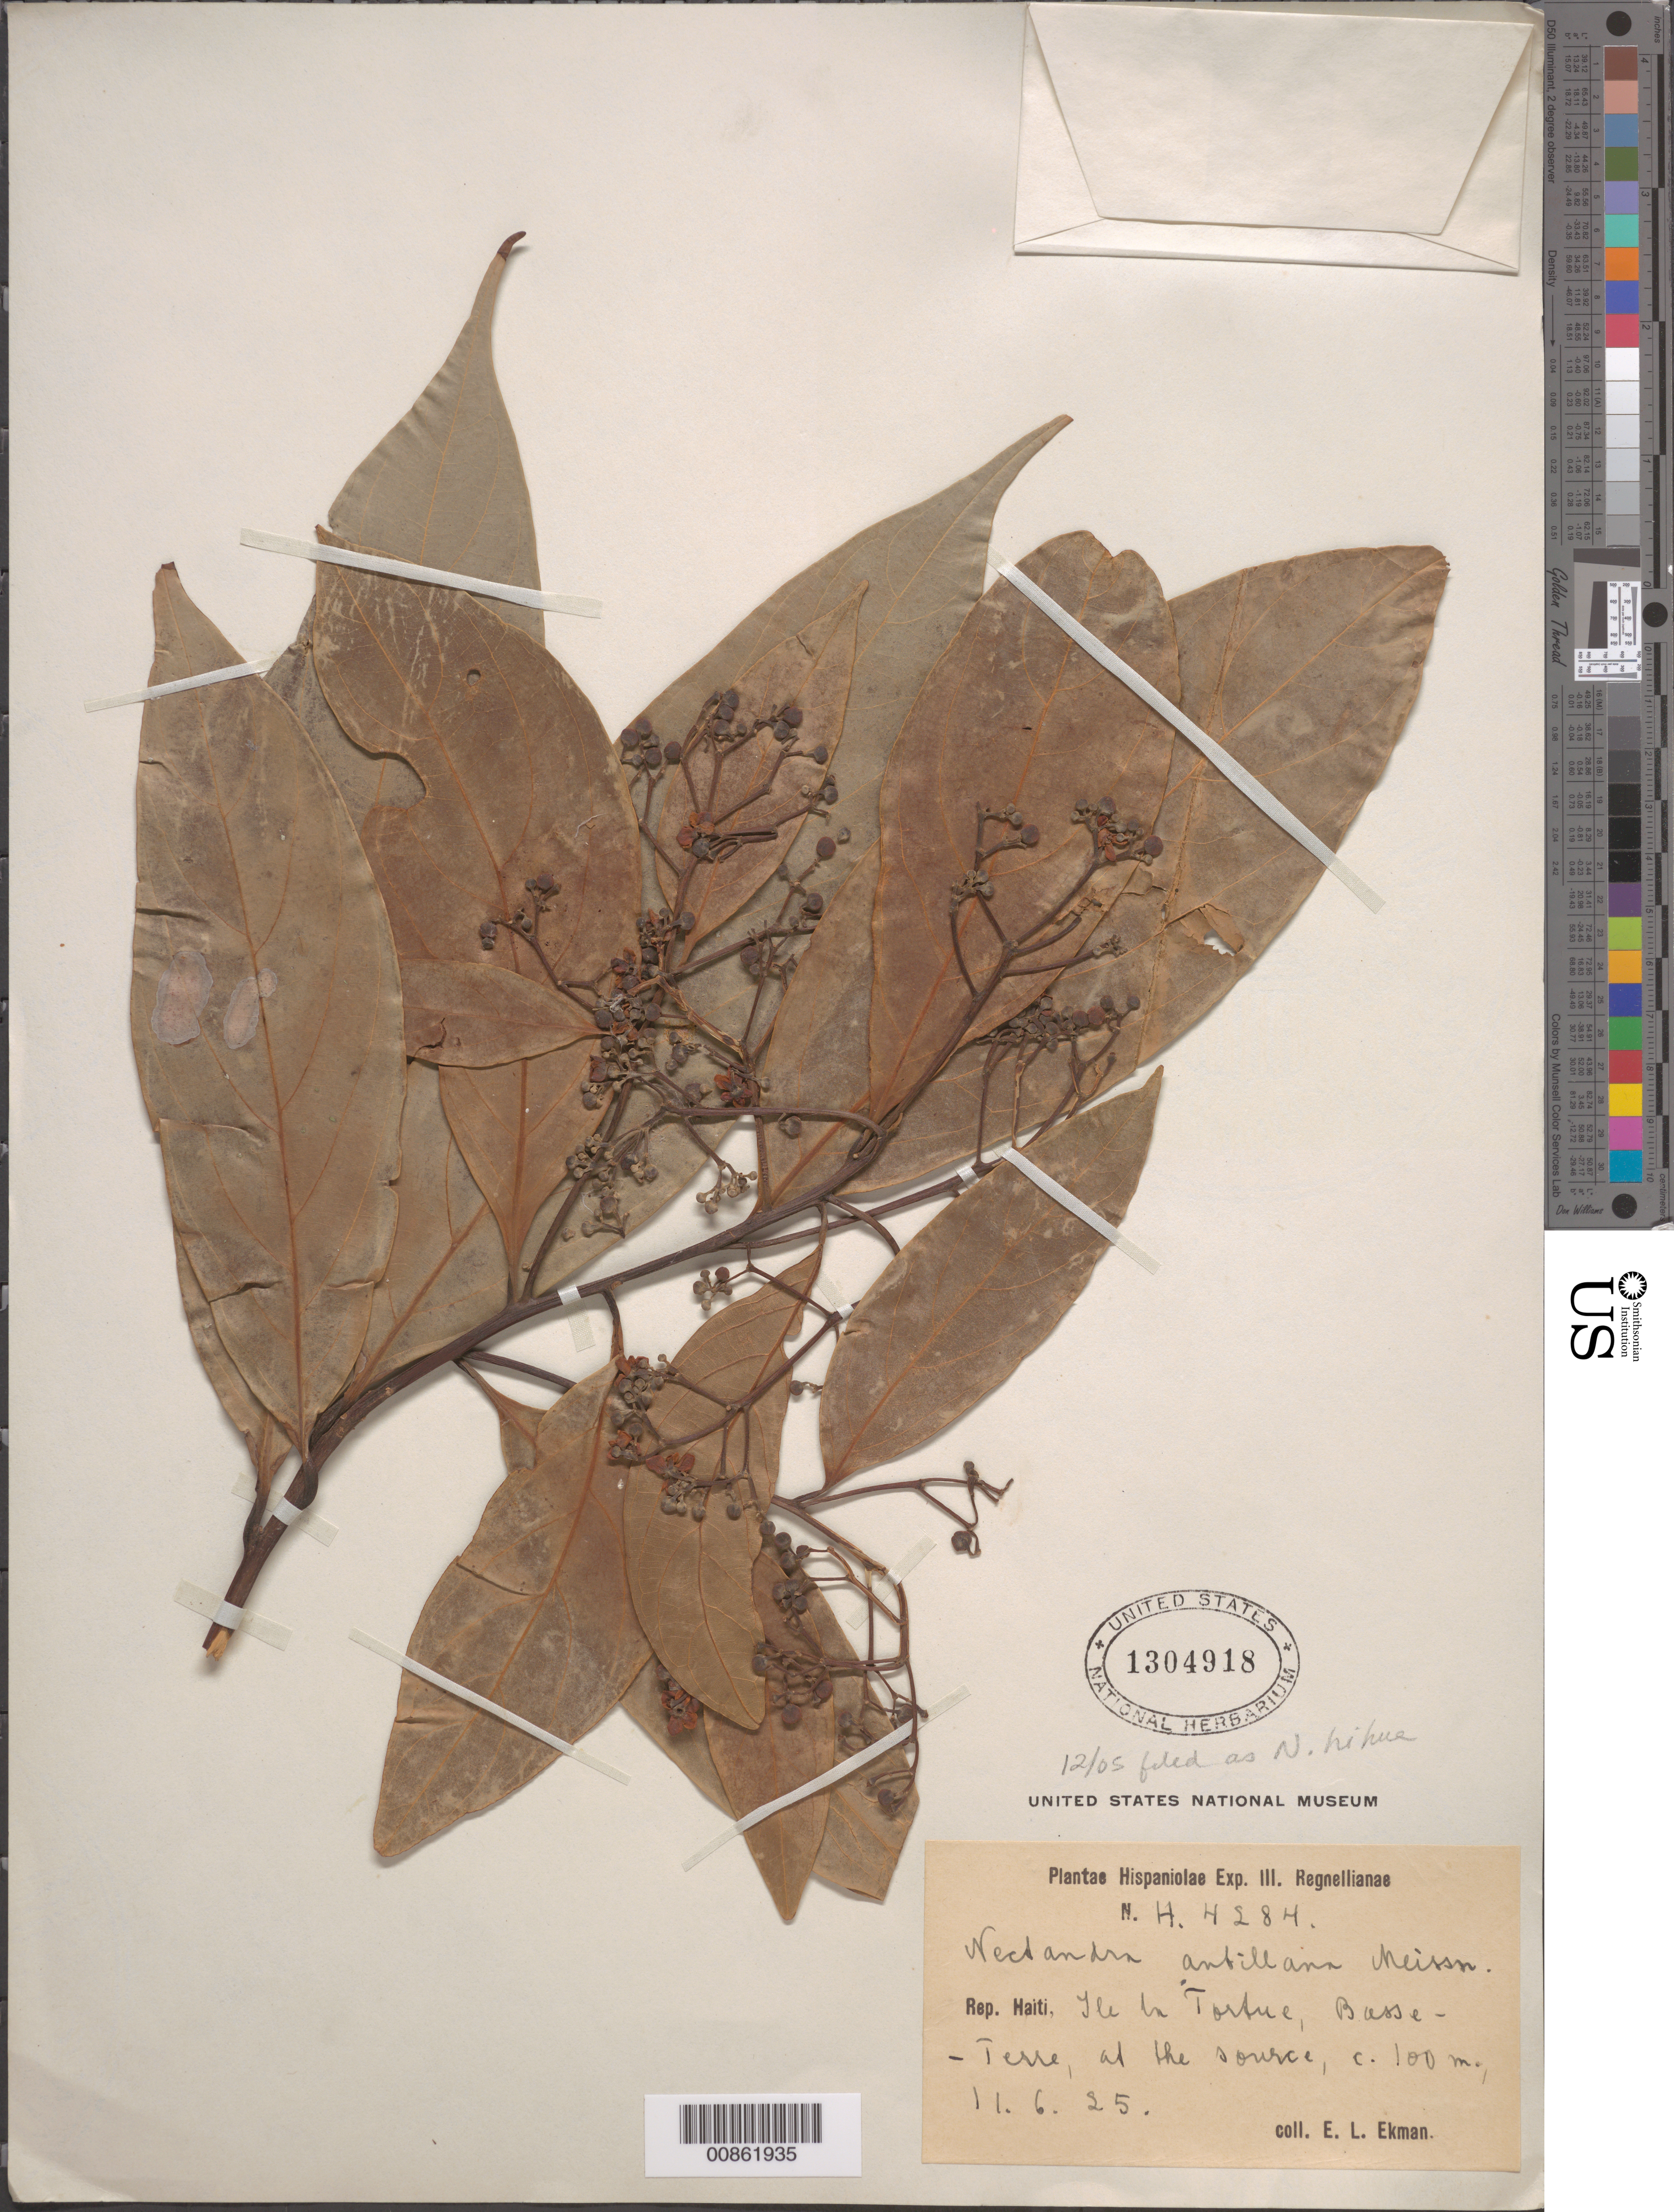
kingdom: Plantae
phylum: Tracheophyta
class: Magnoliopsida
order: Laurales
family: Lauraceae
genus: Nectandra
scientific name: Nectandra hihua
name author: (Ruiz & Pav.) Rohwer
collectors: E. L. Ekman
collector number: H 4284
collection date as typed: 11 Jun 1925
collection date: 1925-06-11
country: Haiti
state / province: Nord-Óuest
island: Île de la Tortue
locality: Ile la Tortue, Basse Terre, at the source.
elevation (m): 100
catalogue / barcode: US 1304918